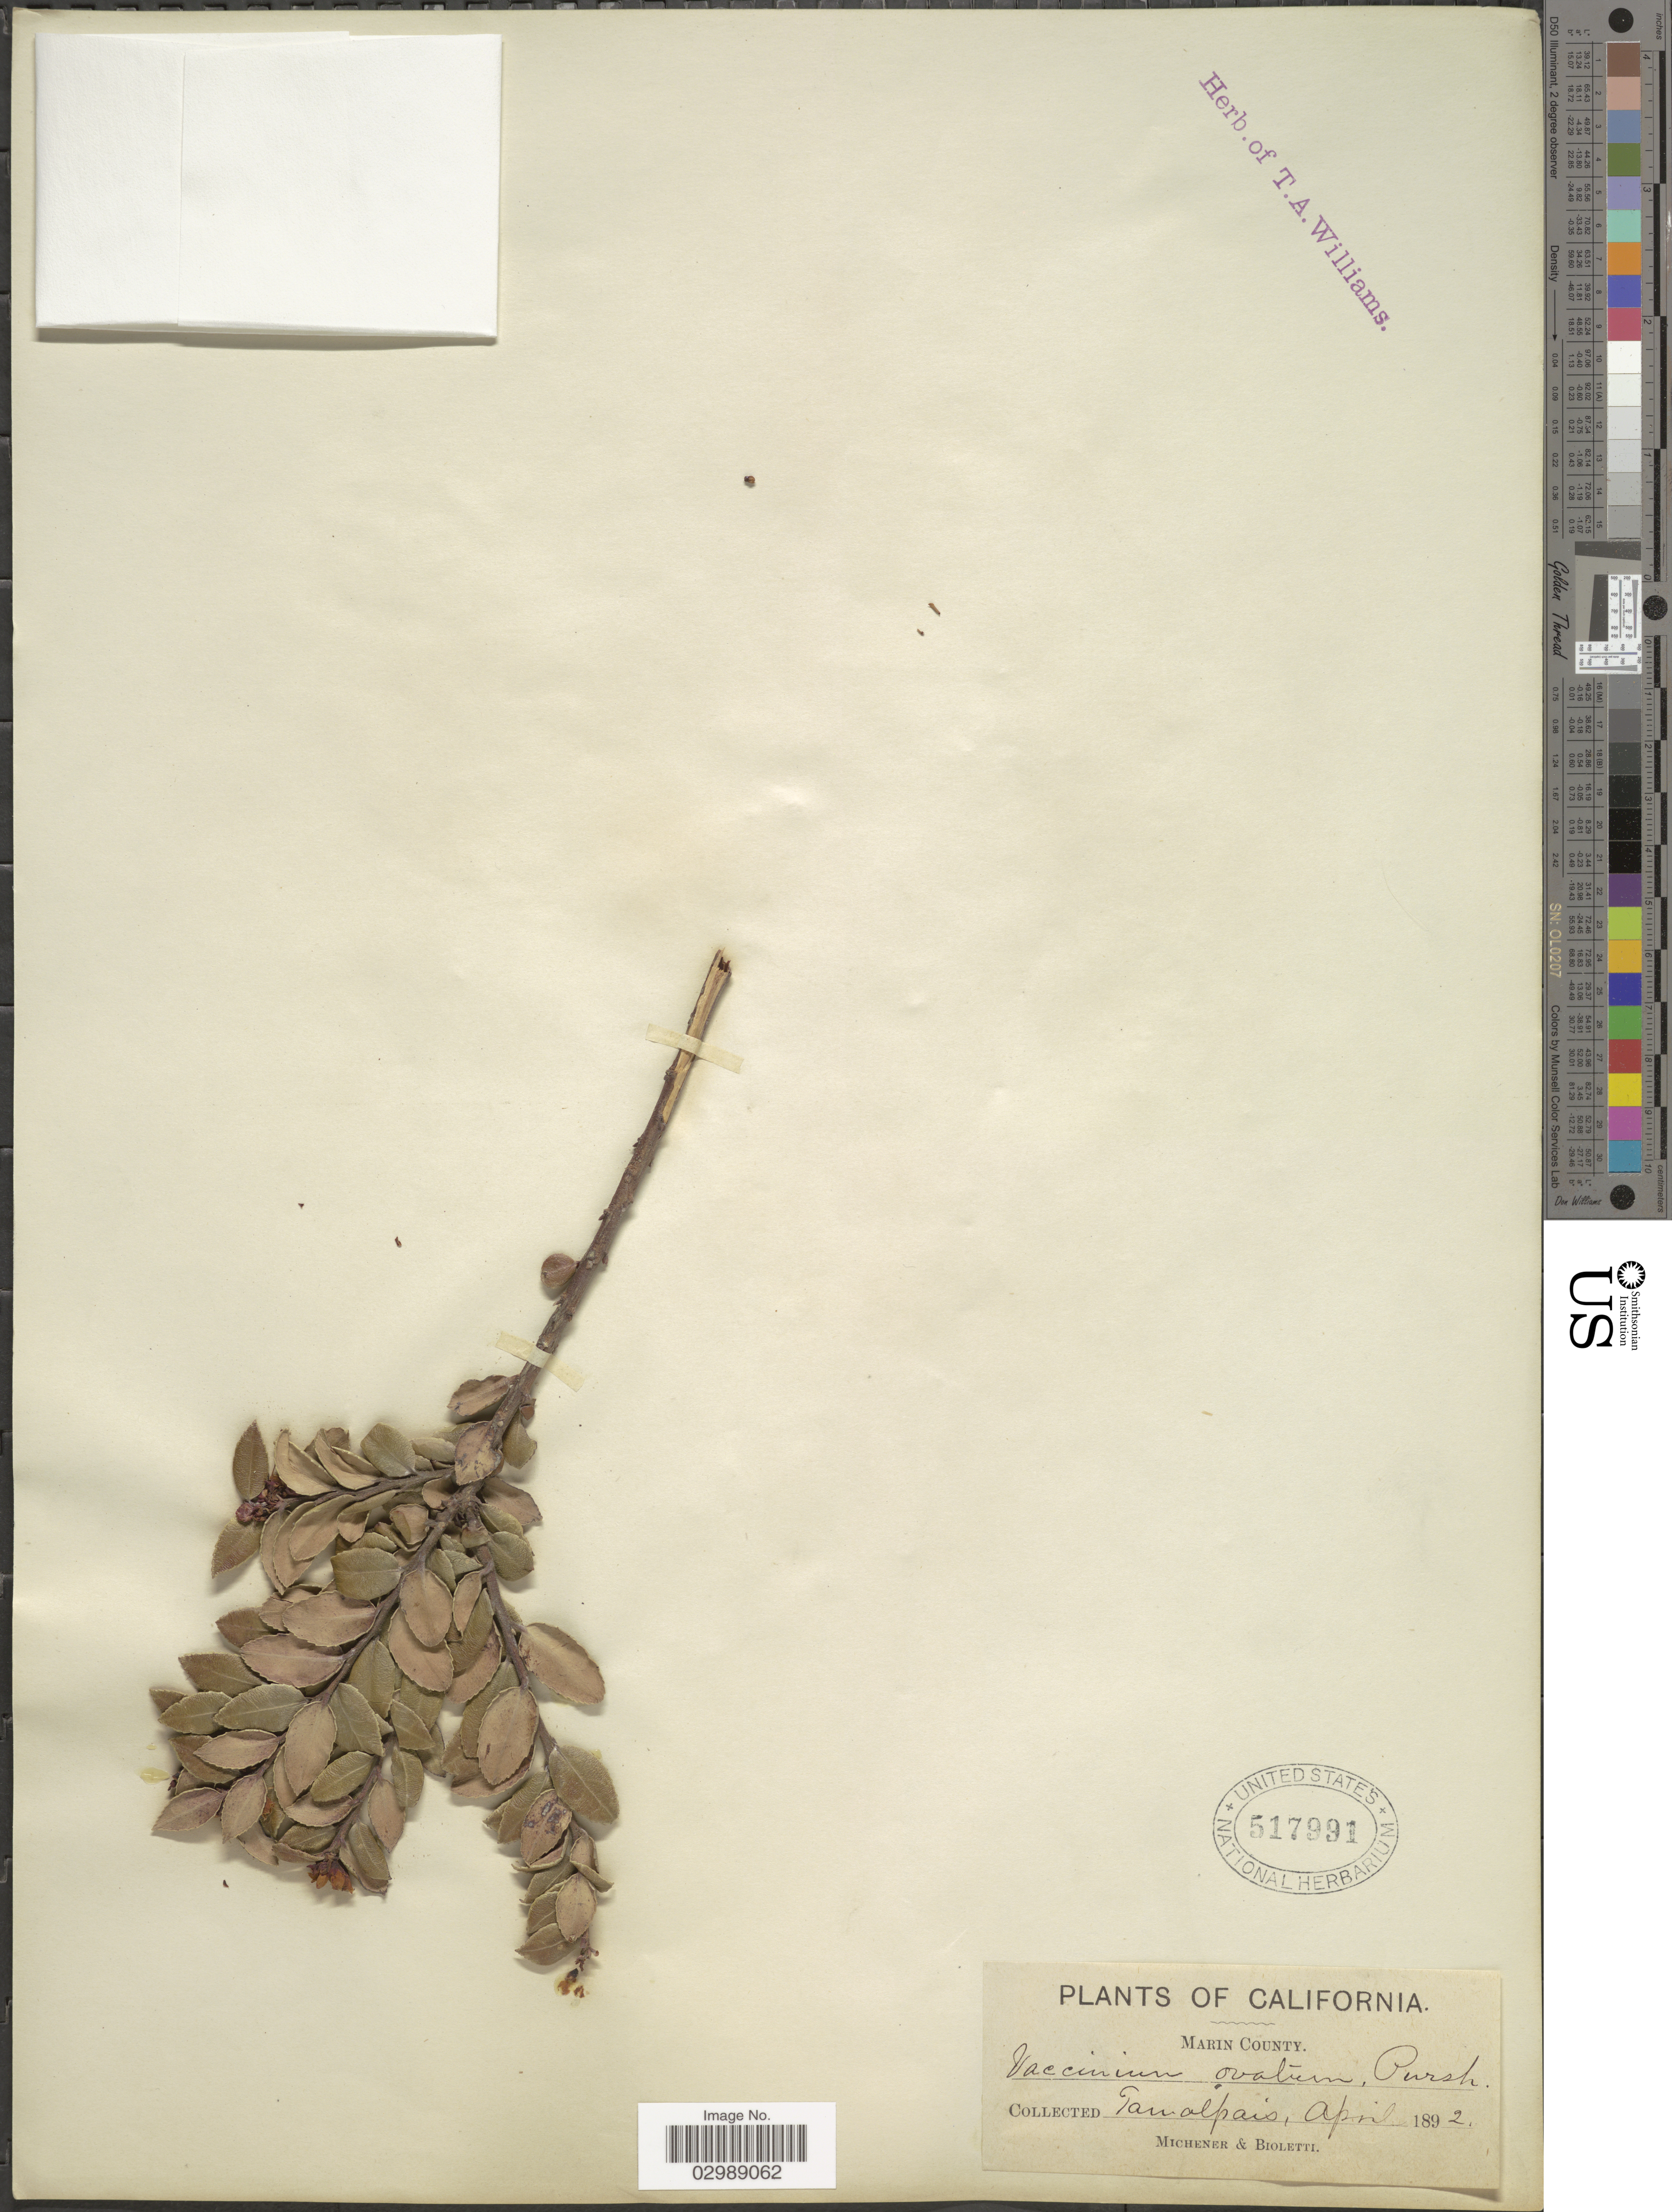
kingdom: Plantae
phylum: Tracheophyta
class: Magnoliopsida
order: Ericales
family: Ericaceae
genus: Vaccinium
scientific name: Vaccinium ovatum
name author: Pursh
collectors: -. Michener & -- Bioletti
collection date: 1892-04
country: United States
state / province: California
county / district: Marin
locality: Marin County. Tamalpais.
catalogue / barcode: US 517991